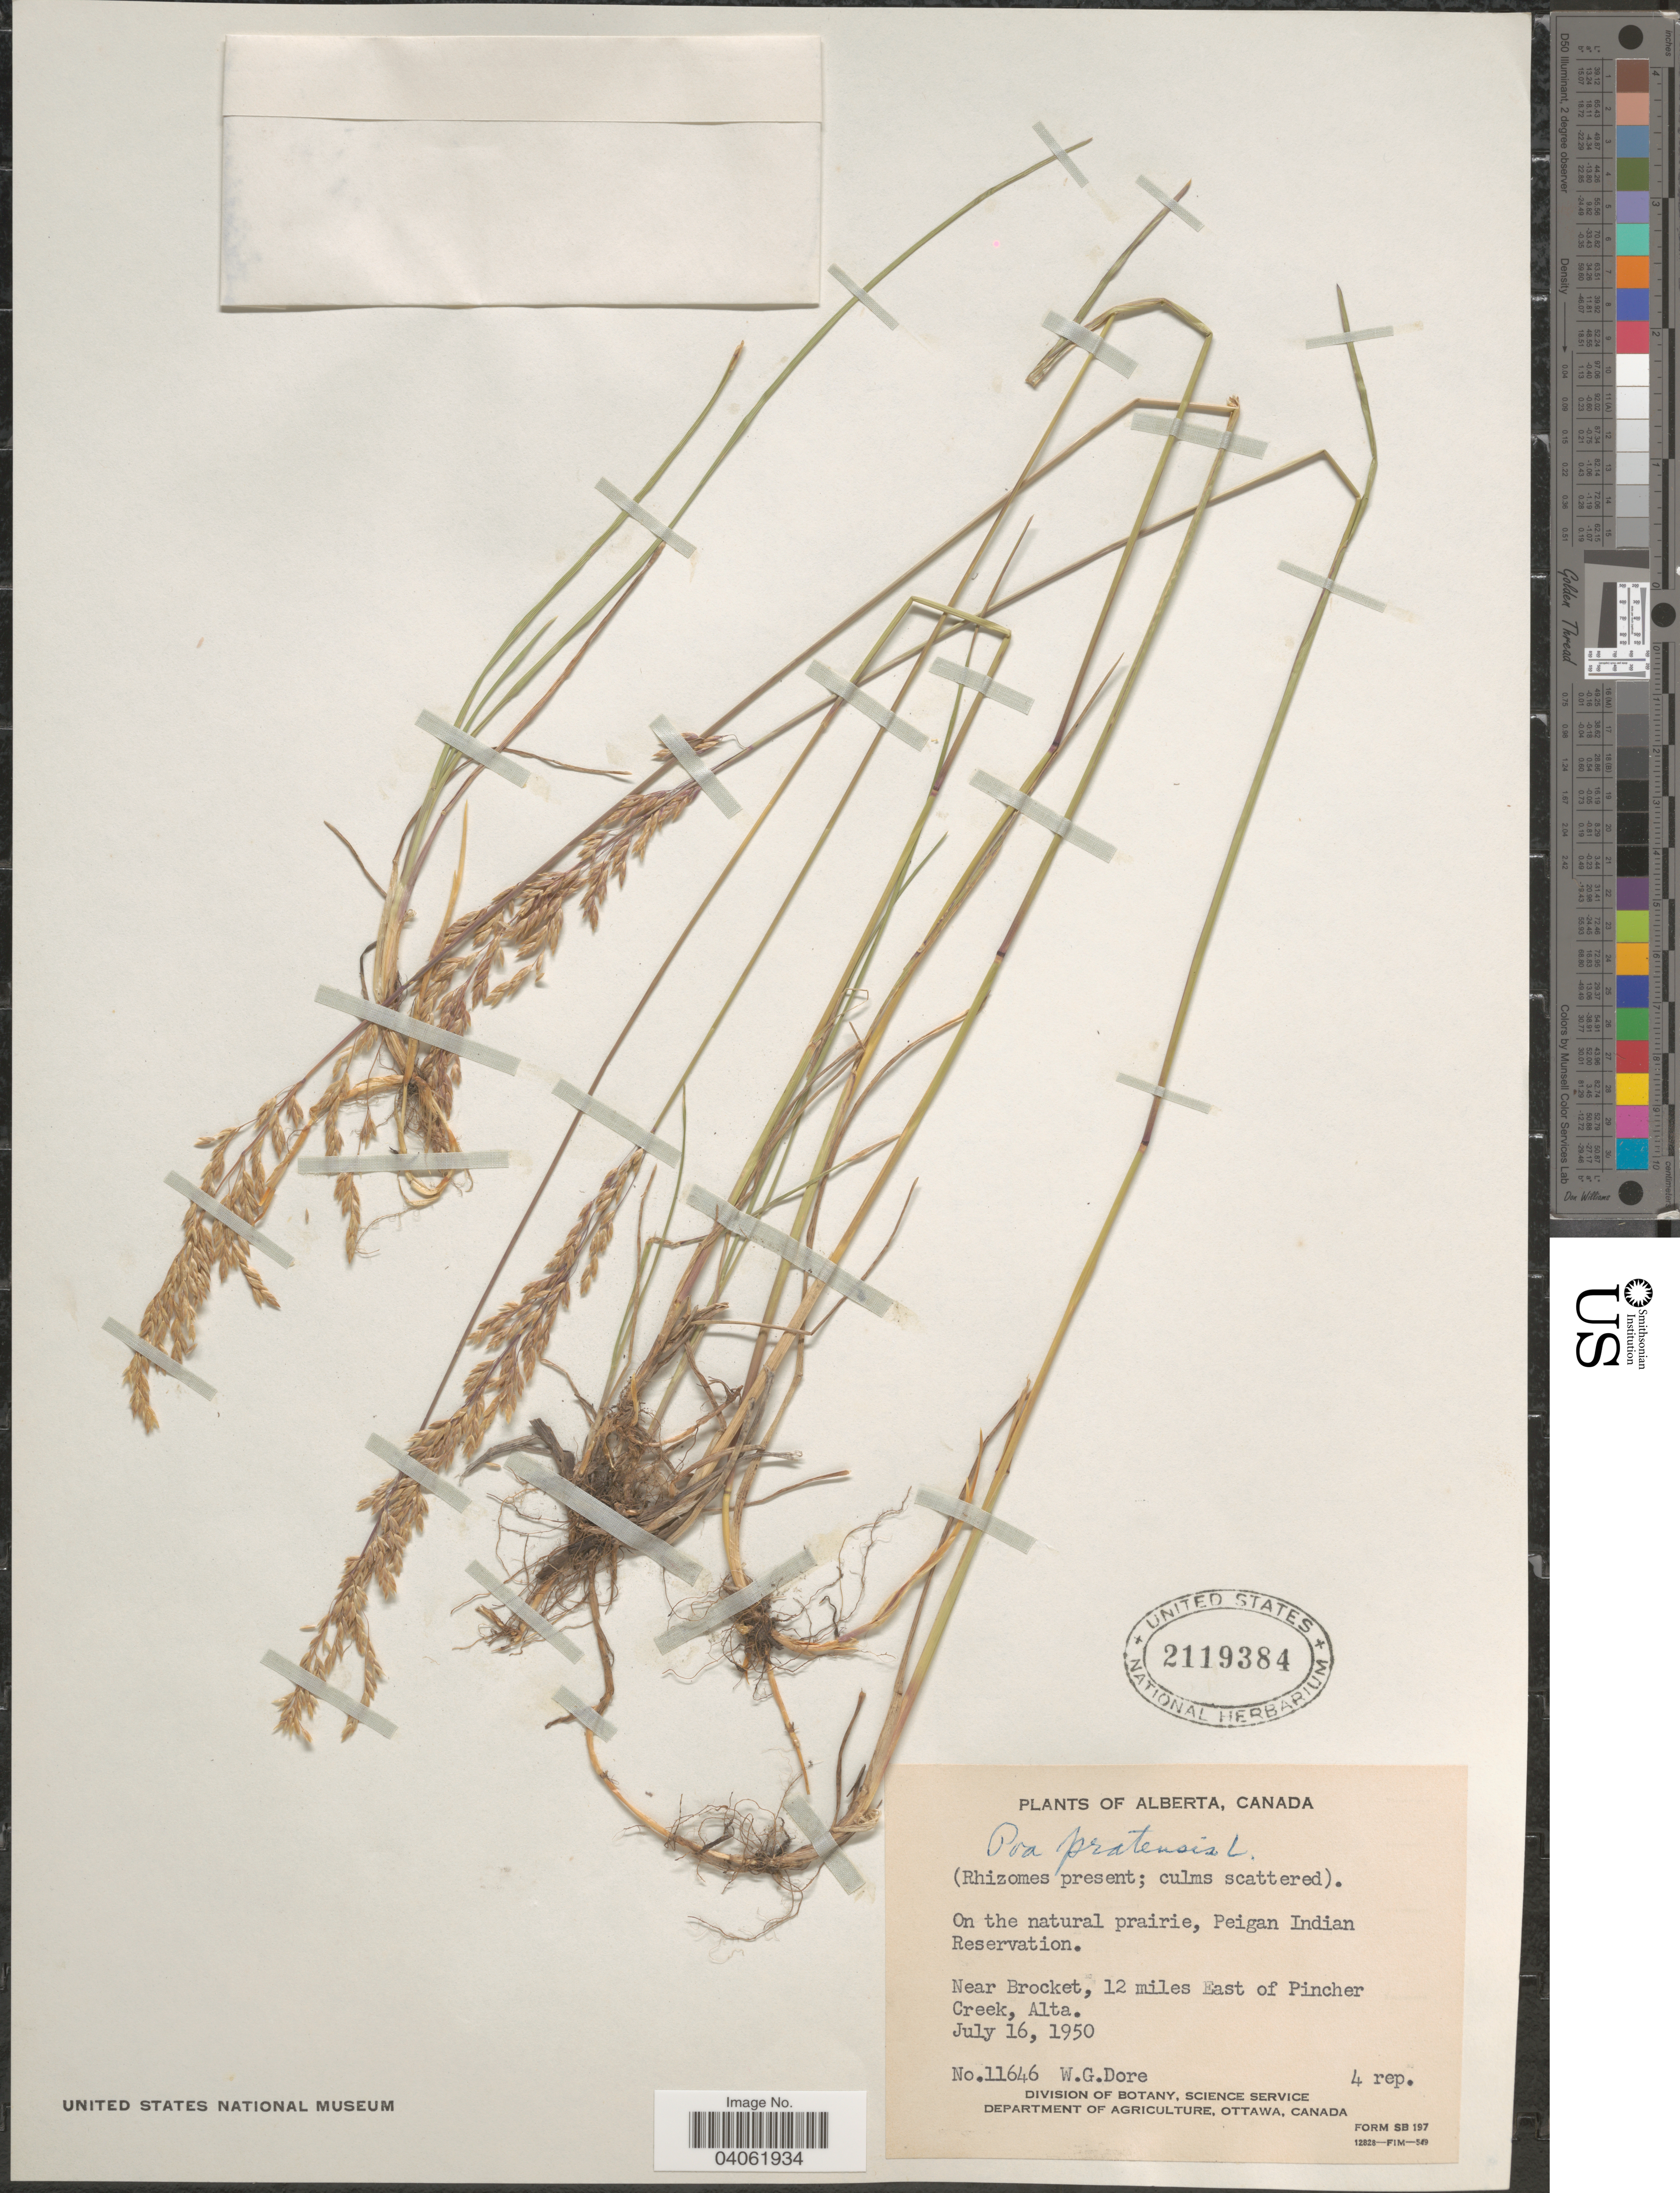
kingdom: Plantae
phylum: Tracheophyta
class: Liliopsida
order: Poales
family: Poaceae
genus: Poa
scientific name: Poa pratensis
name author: L.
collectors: W. Dore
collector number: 11646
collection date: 1950-07-16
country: Canada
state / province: Alberta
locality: Peigan Indian Reservation. Near Brocket, 12 miles East of Pincher Creek, Alta.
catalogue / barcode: US 2119384